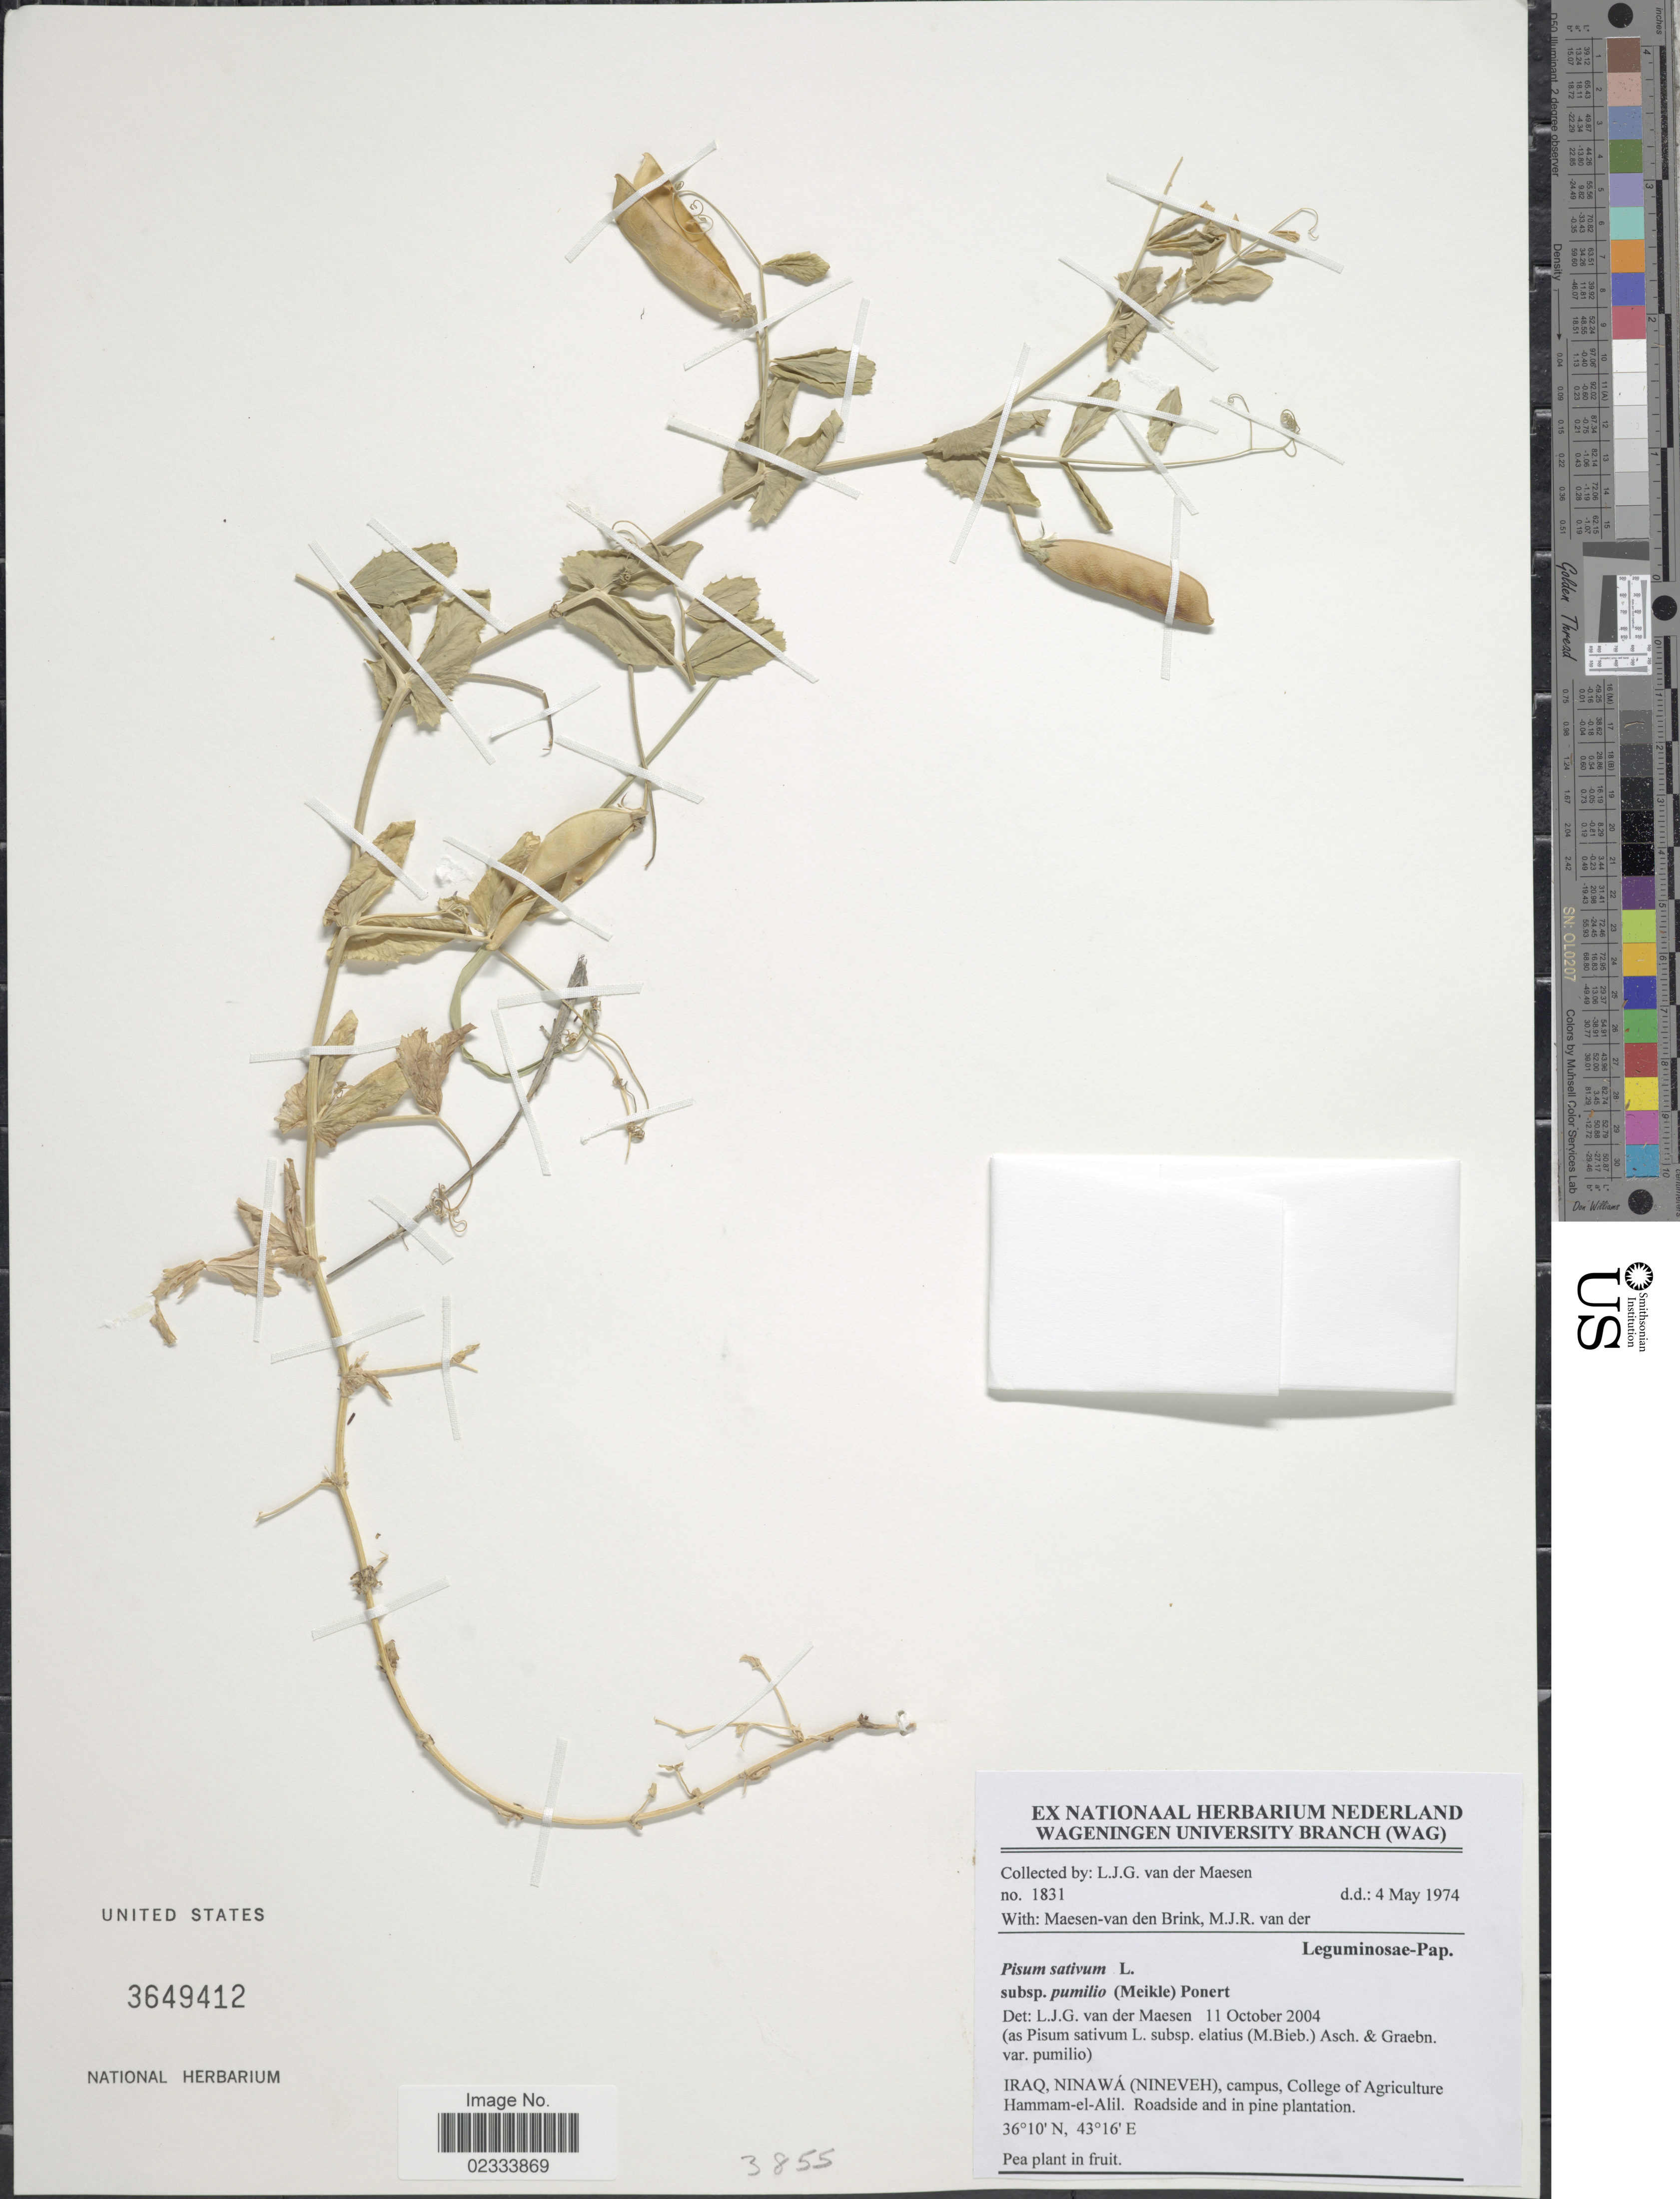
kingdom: Plantae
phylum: Tracheophyta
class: Magnoliopsida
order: Fabales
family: Fabaceae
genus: Pisum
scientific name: Pisum sativum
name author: L.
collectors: L. van der Maesen, M. Maesen-van den Brink & v. M. J. R.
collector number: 1831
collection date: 1974-05-04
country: Iraq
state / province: Ninawa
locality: (Nineveh), campus, College of Agriculture, Hammam-el-Alil, roadside and in pine plantation.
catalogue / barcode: US 3649412